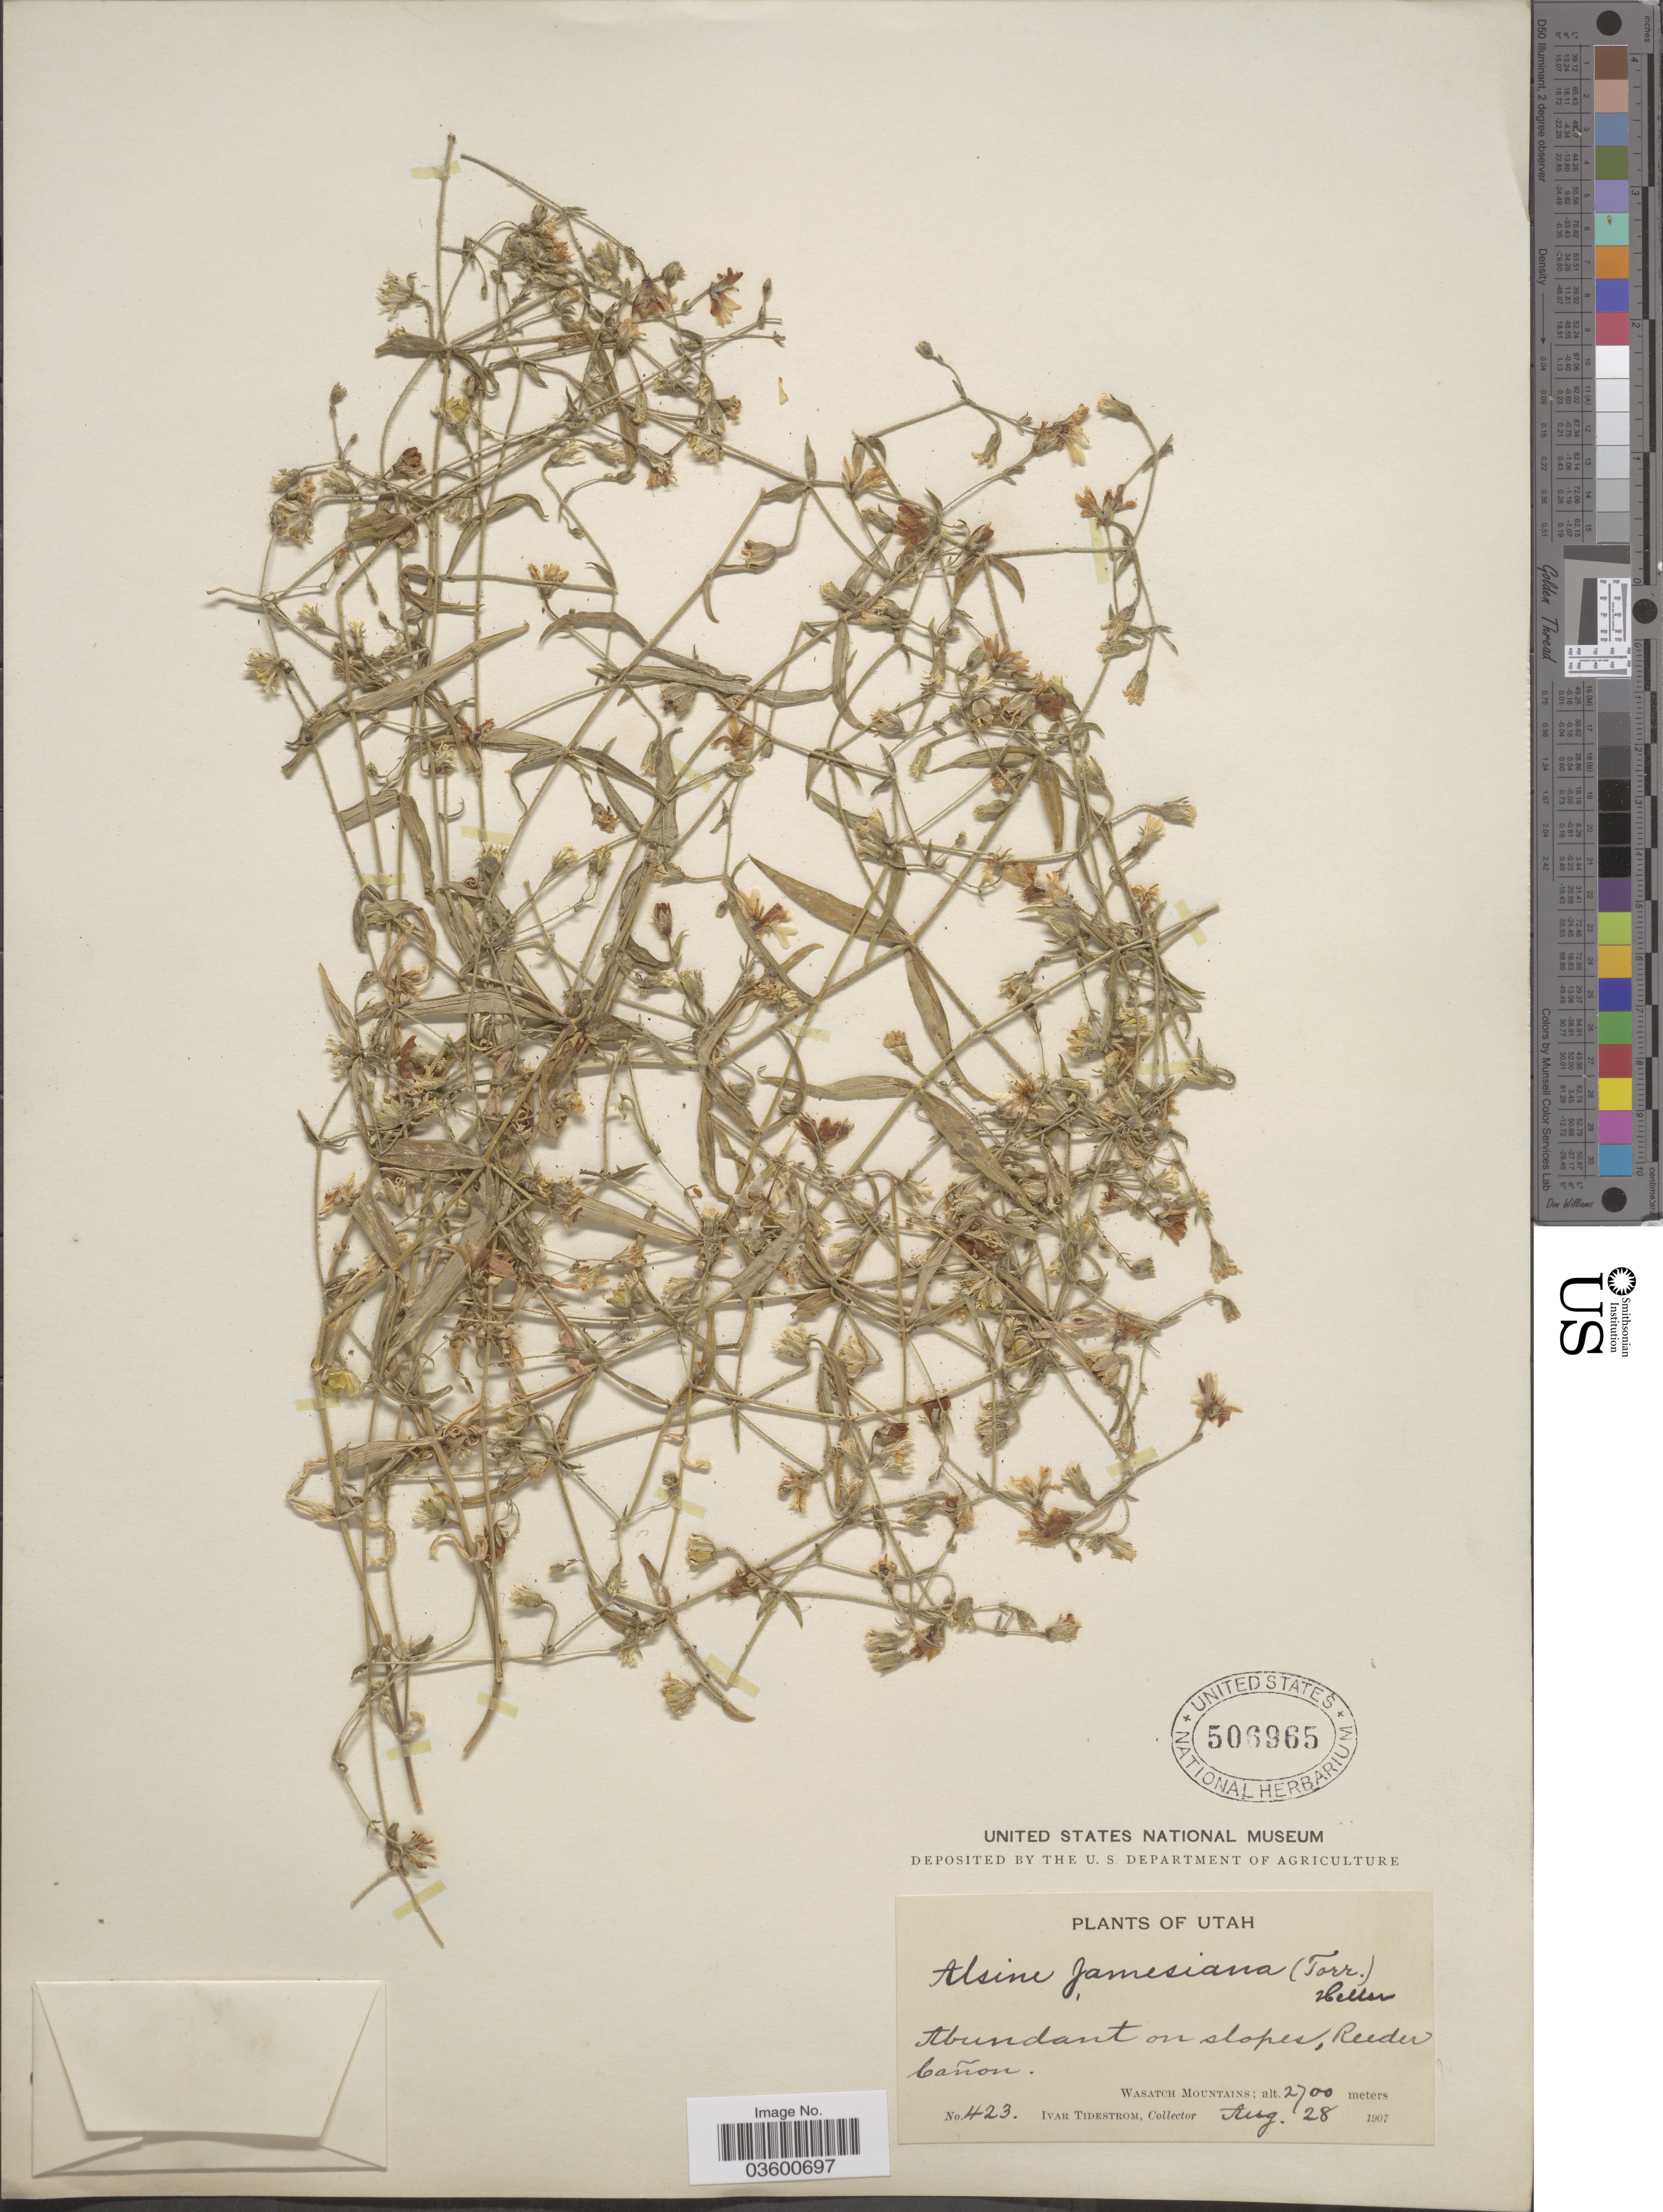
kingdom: Plantae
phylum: Tracheophyta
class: Magnoliopsida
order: Caryophyllales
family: Caryophyllaceae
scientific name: Torreyostellaria jamesiana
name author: (Torr.) Gang Yao et al.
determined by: Strong, M. T., (US), Smithsonian Institution - National Museum of Natural History (UNITED STATES)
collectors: I. F. Tidestrom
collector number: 423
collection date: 1907-08-28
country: United States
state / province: Utah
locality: Reeder Cañon. Wasatch Mountains.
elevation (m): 2700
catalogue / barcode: US 506965